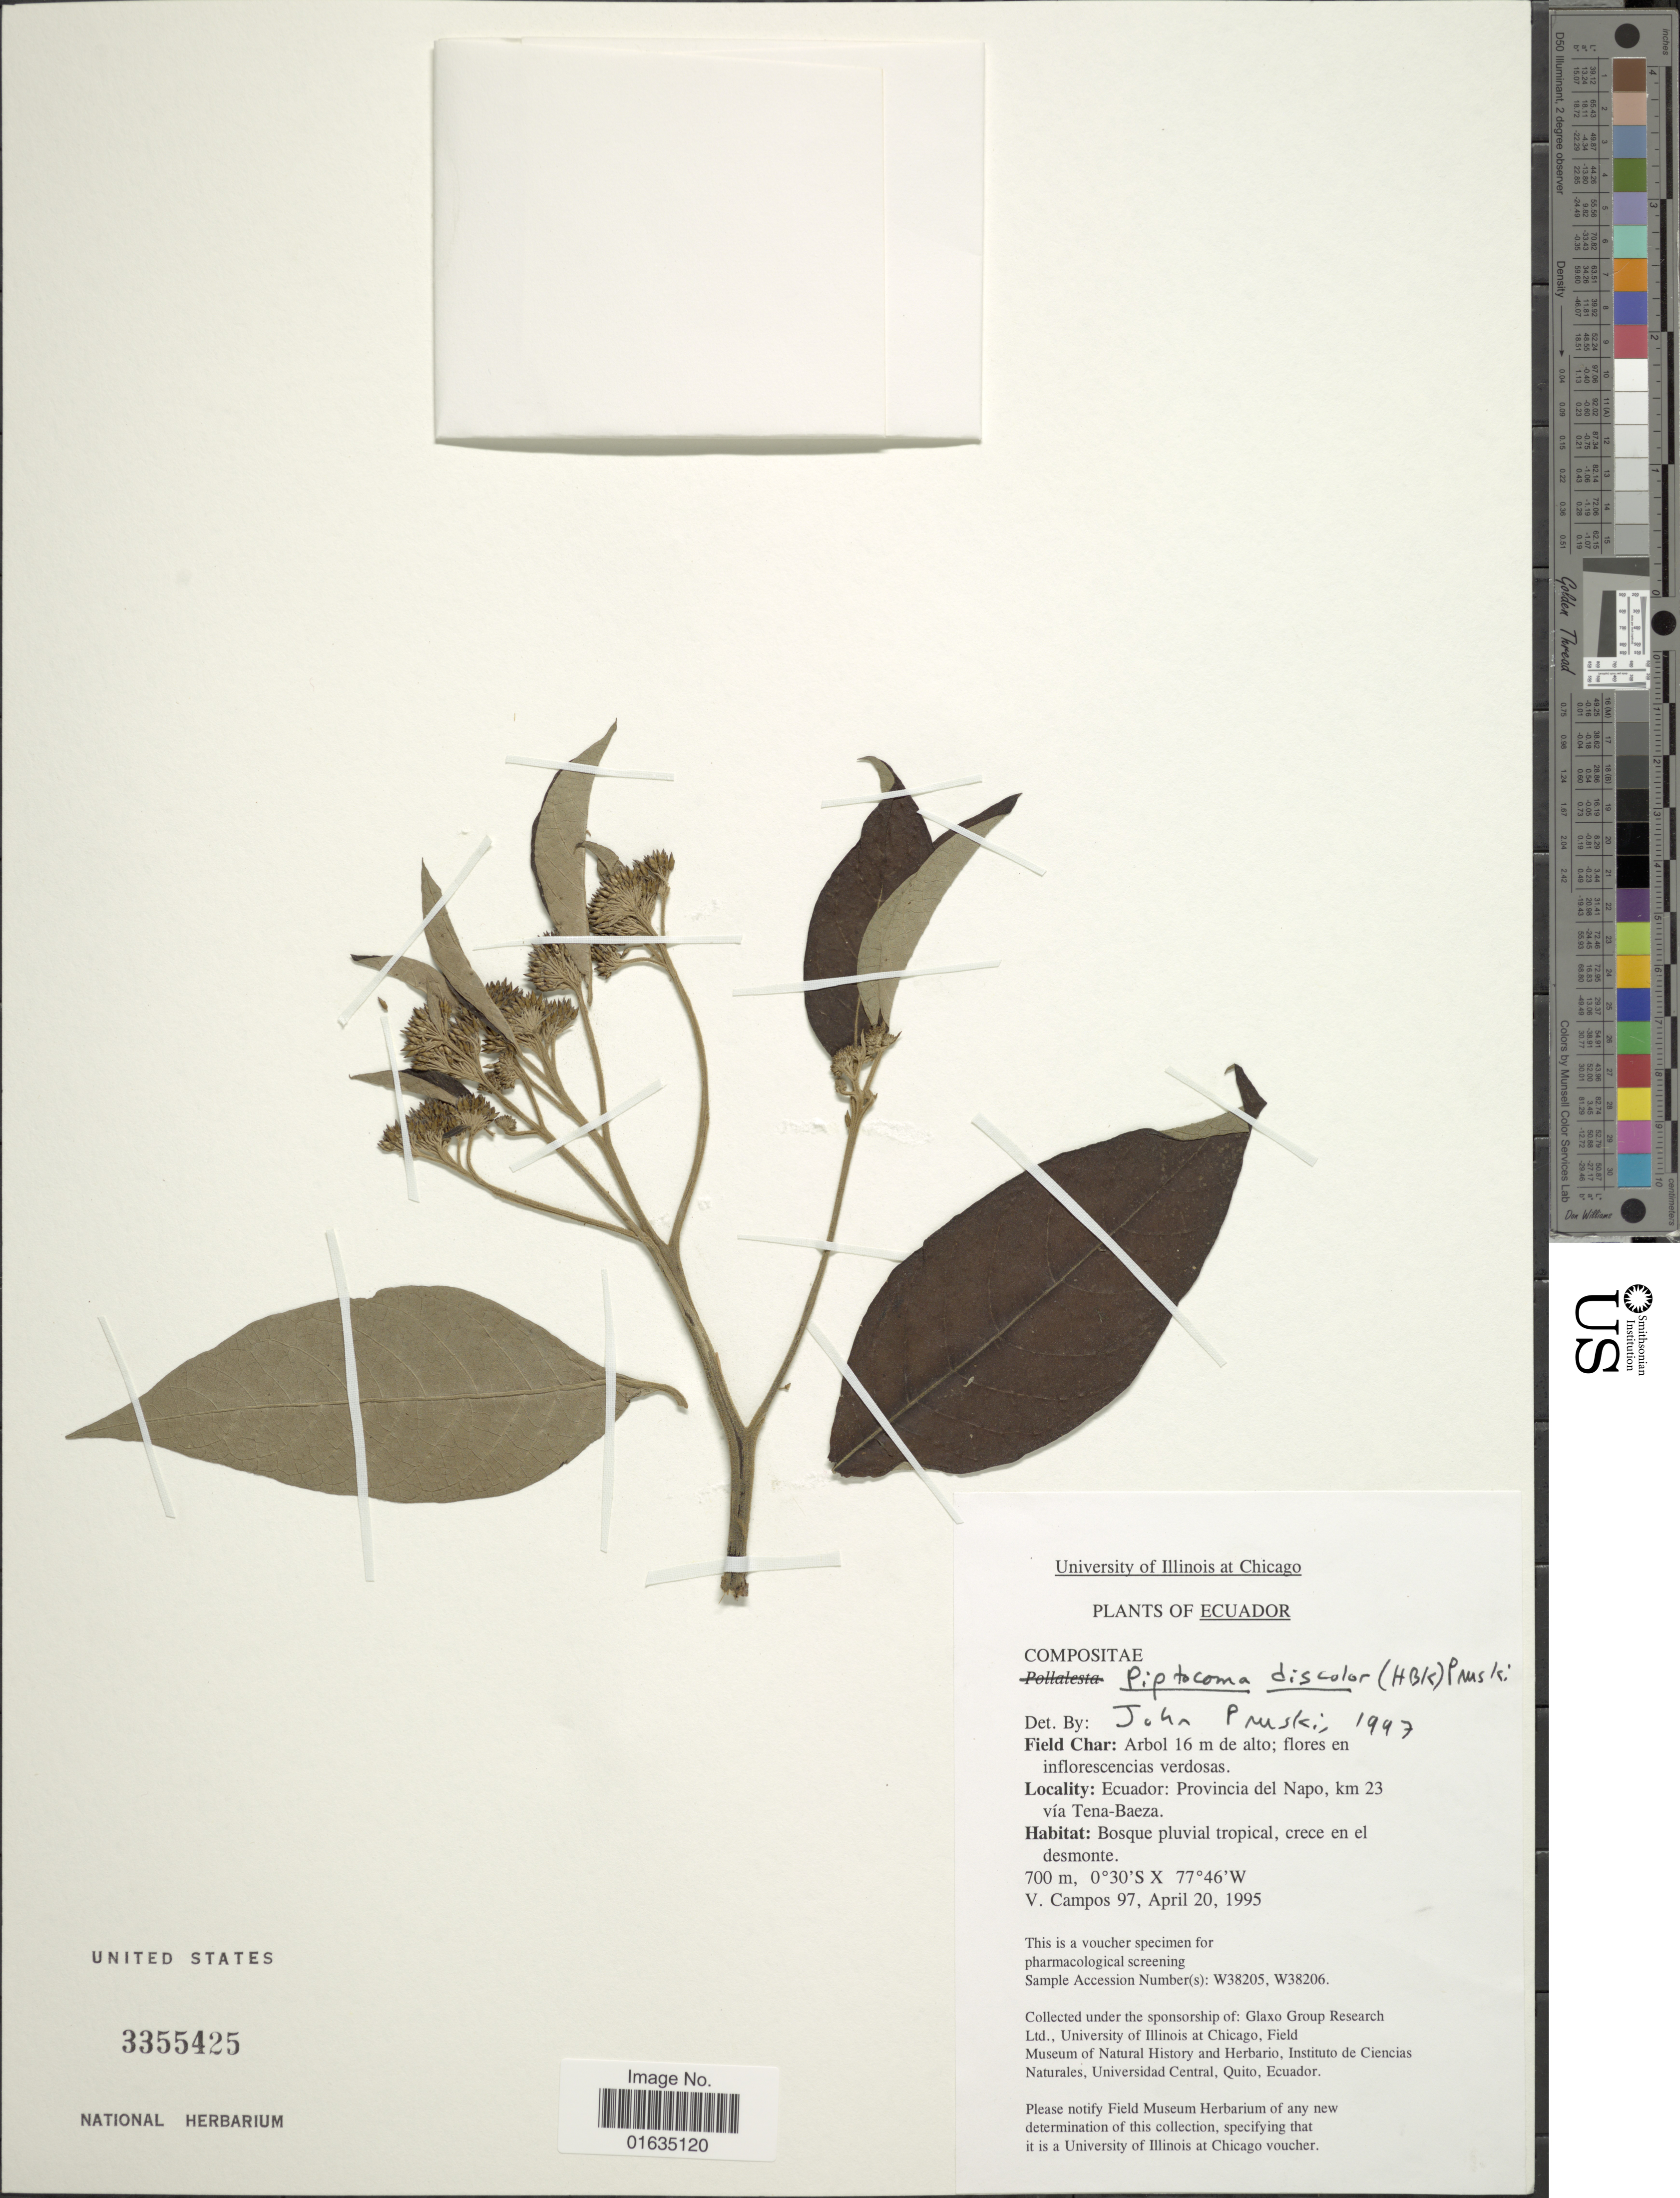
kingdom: Plantae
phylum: Tracheophyta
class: Magnoliopsida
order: Asterales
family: Asteraceae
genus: Pollalesta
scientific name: Pollalesta discolor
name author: (Kunth) Aristeg.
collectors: V. Campos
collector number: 97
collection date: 1995-04-20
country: Ecuador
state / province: Napo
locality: Provincia del Napo, km 23 via Tena-Baeza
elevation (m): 700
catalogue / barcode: US 3355425